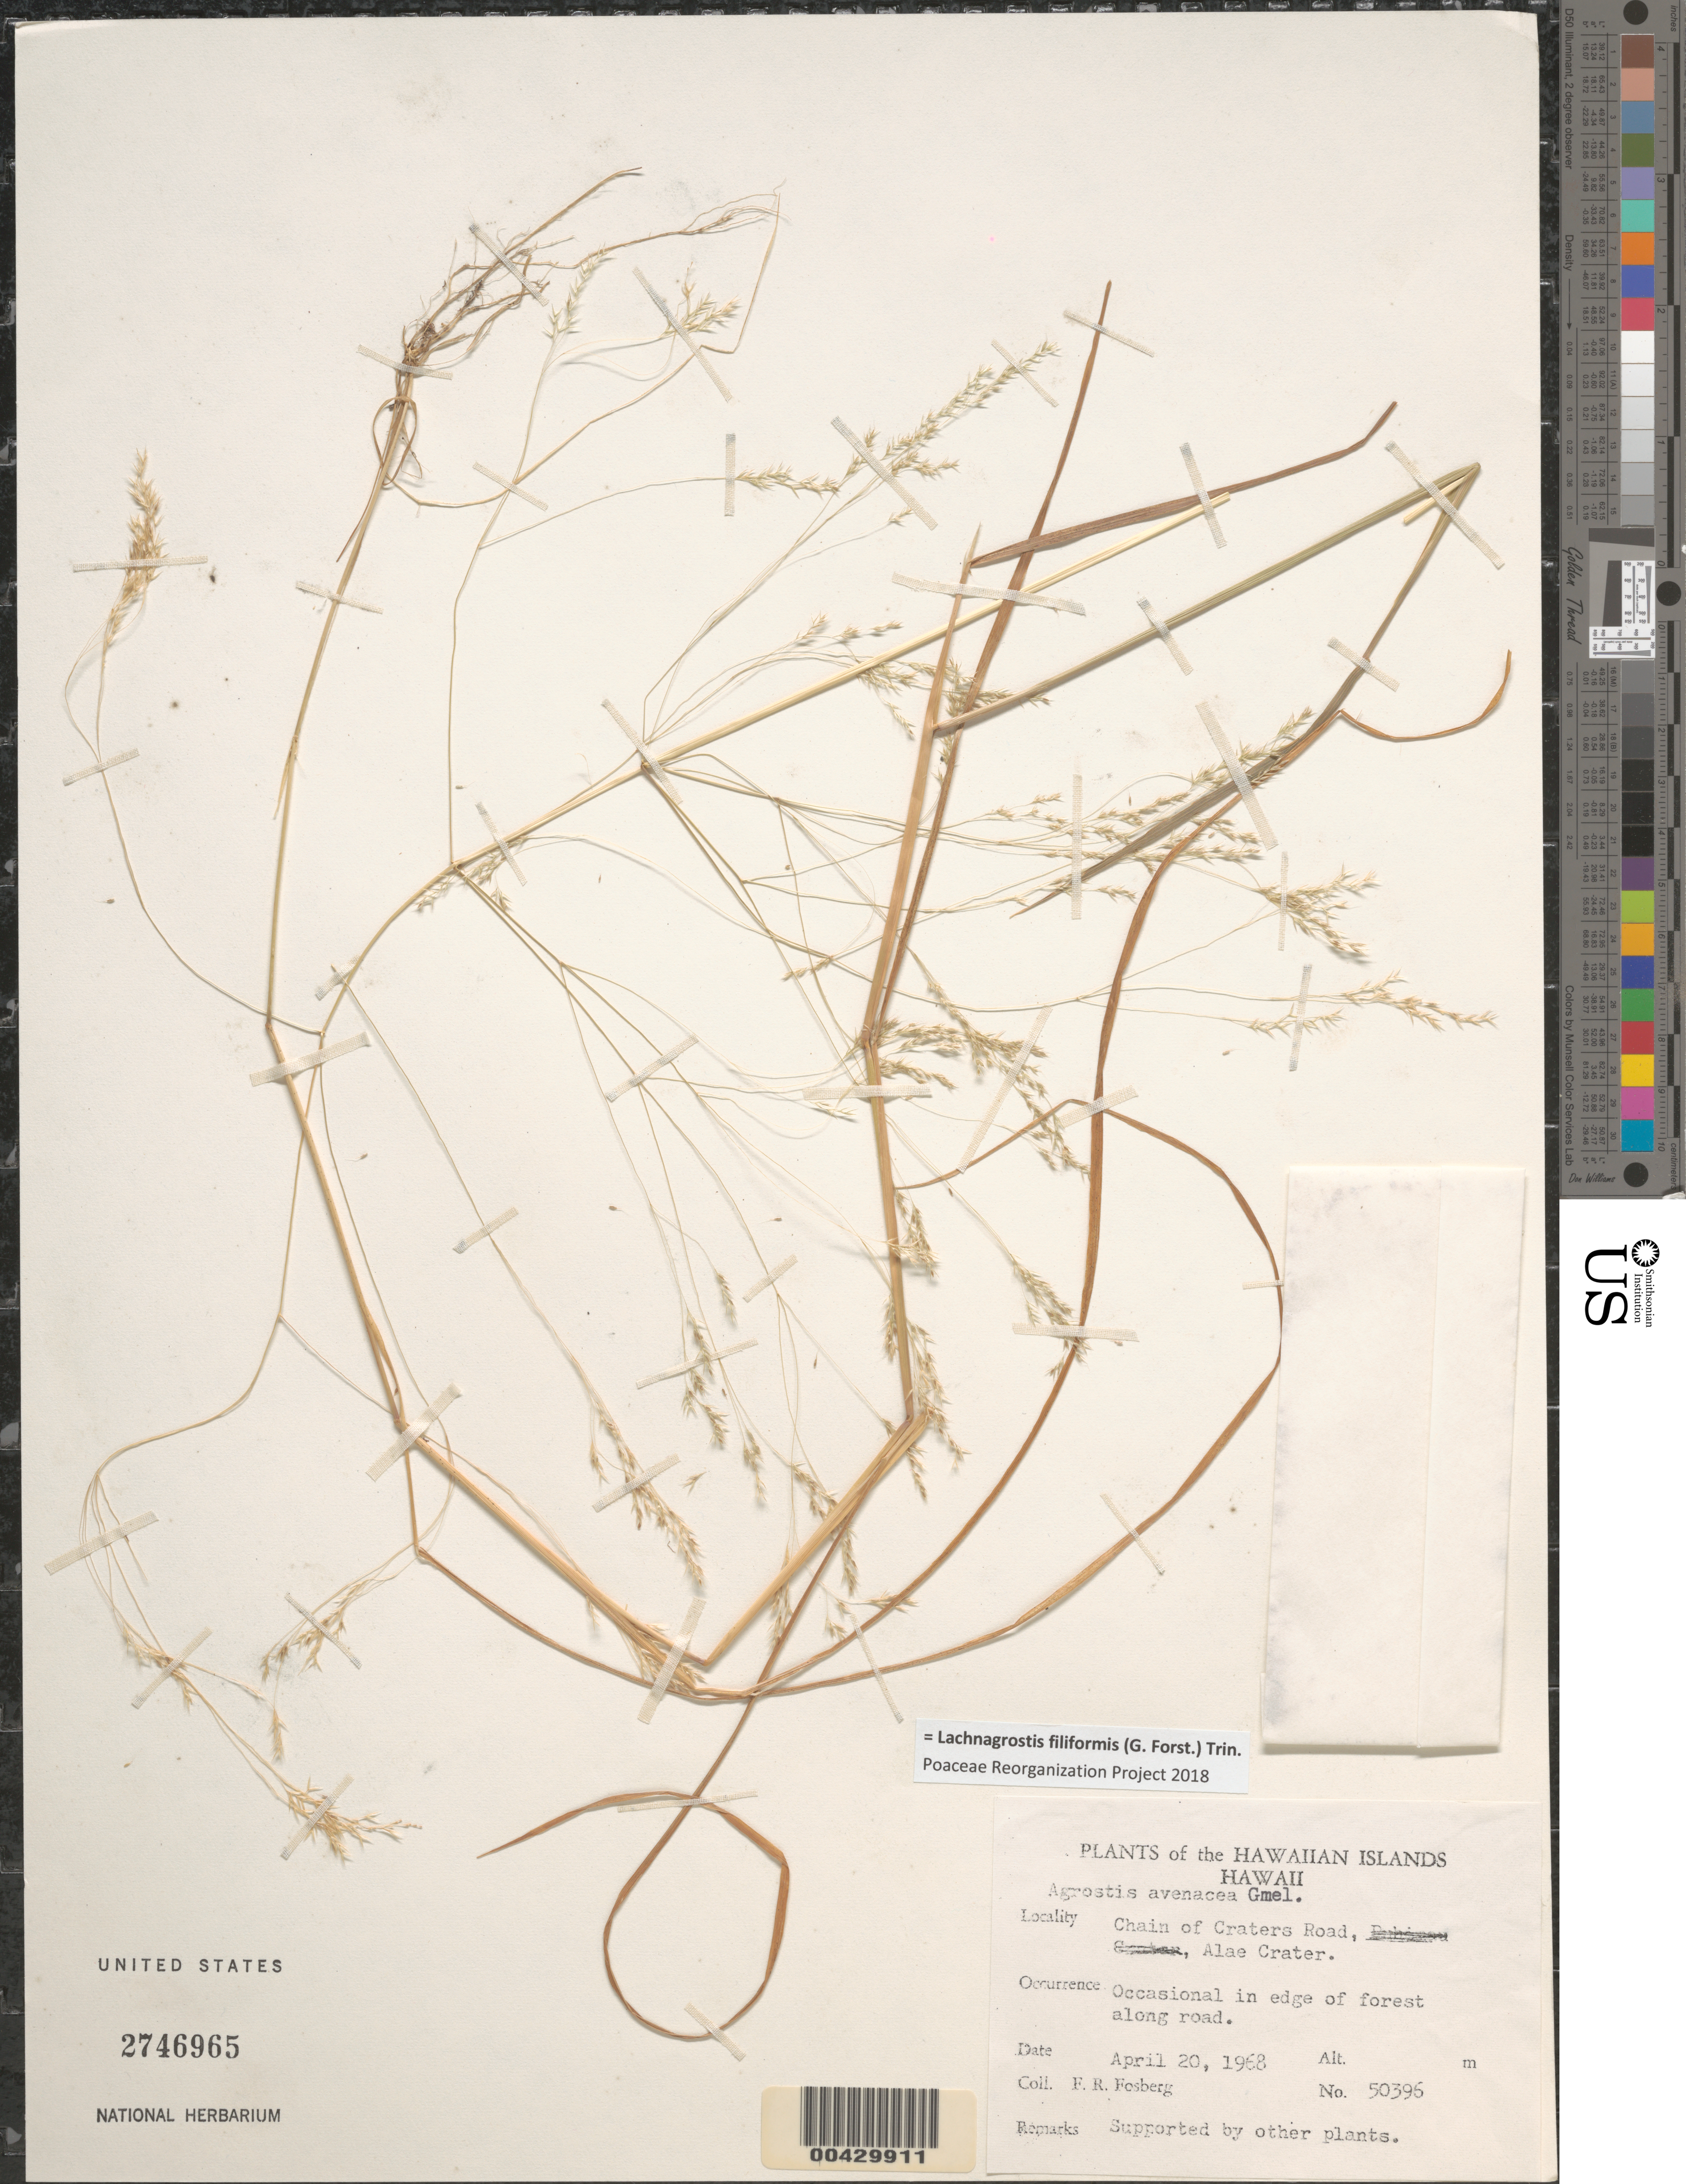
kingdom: Plantae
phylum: Tracheophyta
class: Liliopsida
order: Poales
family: Poaceae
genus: Lachnagrostis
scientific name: Lachnagrostis filiformis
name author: (J.R. Forst.) Trin.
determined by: Poaceae Reorganization Project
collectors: F. R. Fosberg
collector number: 50396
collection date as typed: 20 Apr 1968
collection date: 1968-04-20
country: United States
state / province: Hawaii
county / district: Hawaii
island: Hawaii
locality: Chain-of-Craters Rd., Alae Crater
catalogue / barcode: US 2746965